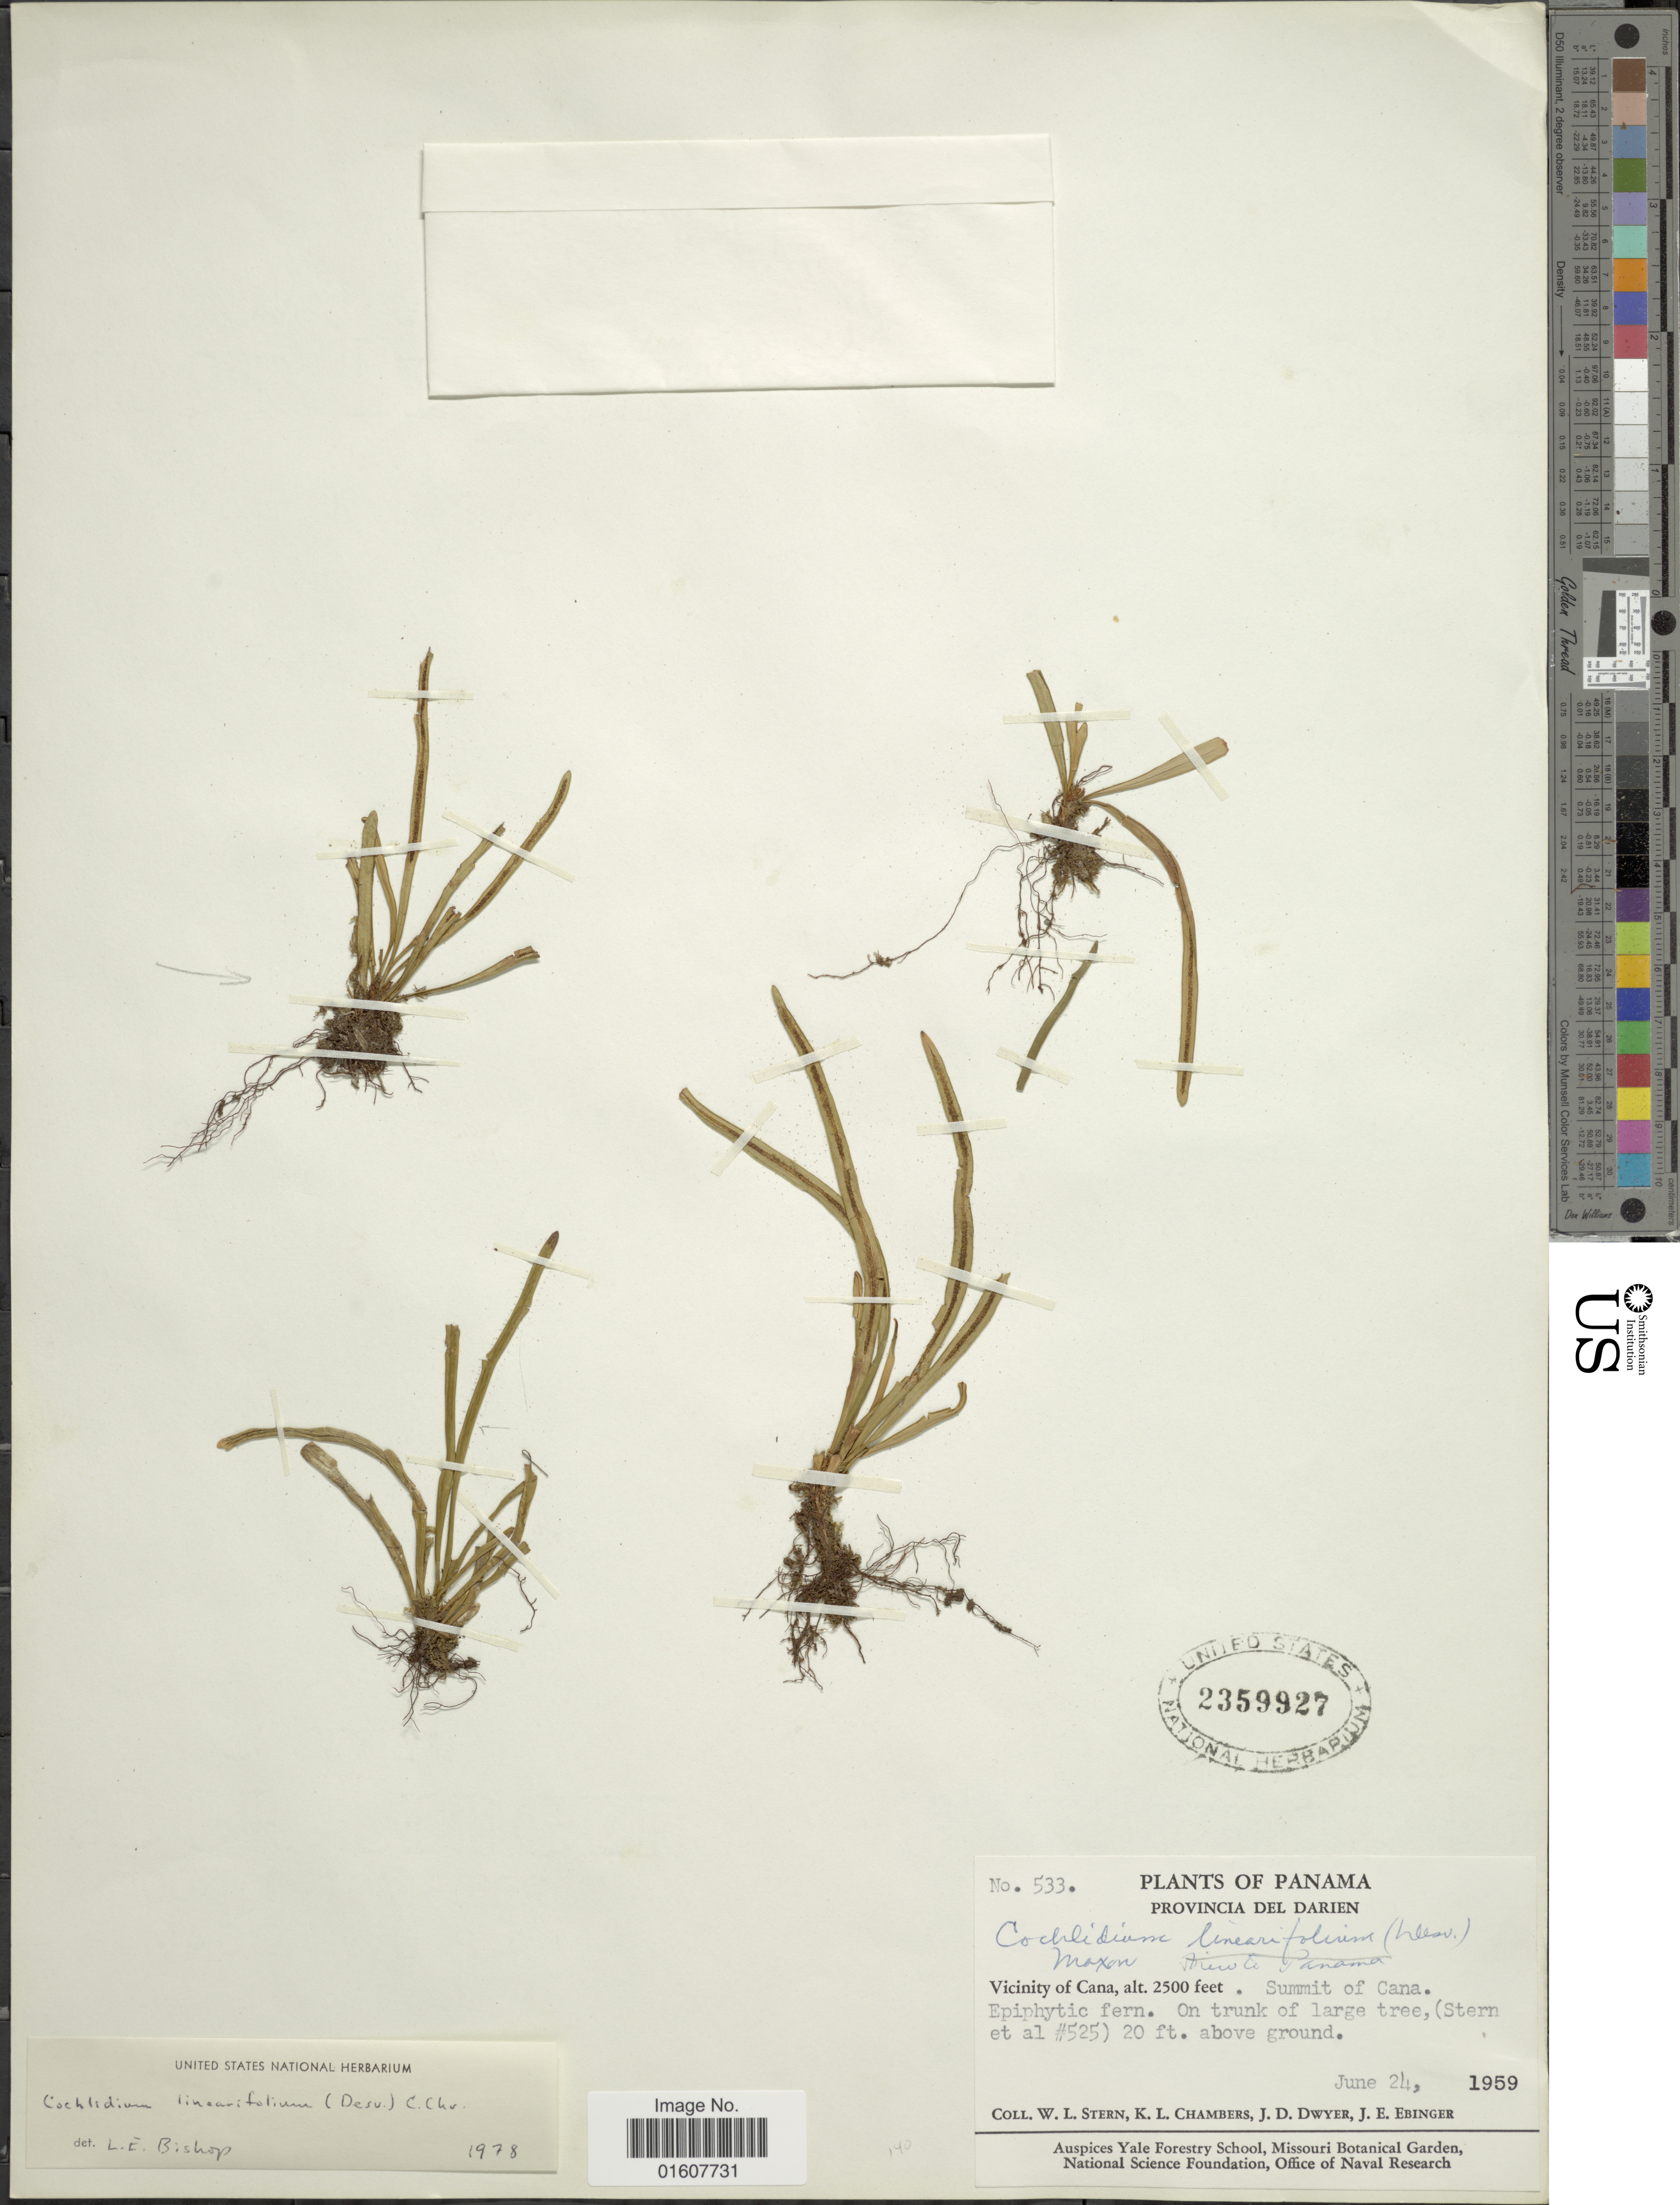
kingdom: Plantae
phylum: Tracheophyta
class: Polypodiopsida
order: Polypodiales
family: Polypodiaceae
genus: Cochlidium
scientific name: Cochlidium linearifolium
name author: (Desv.) Maxon ex C. Chr.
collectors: W. L. Stern, K. Chambers, J. D. Dwyer & J. Ebinger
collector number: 533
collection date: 1959-06-24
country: Panama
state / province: Darién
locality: Vicinity of Cana. Summit of Cana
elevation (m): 6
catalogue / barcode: US 2359927